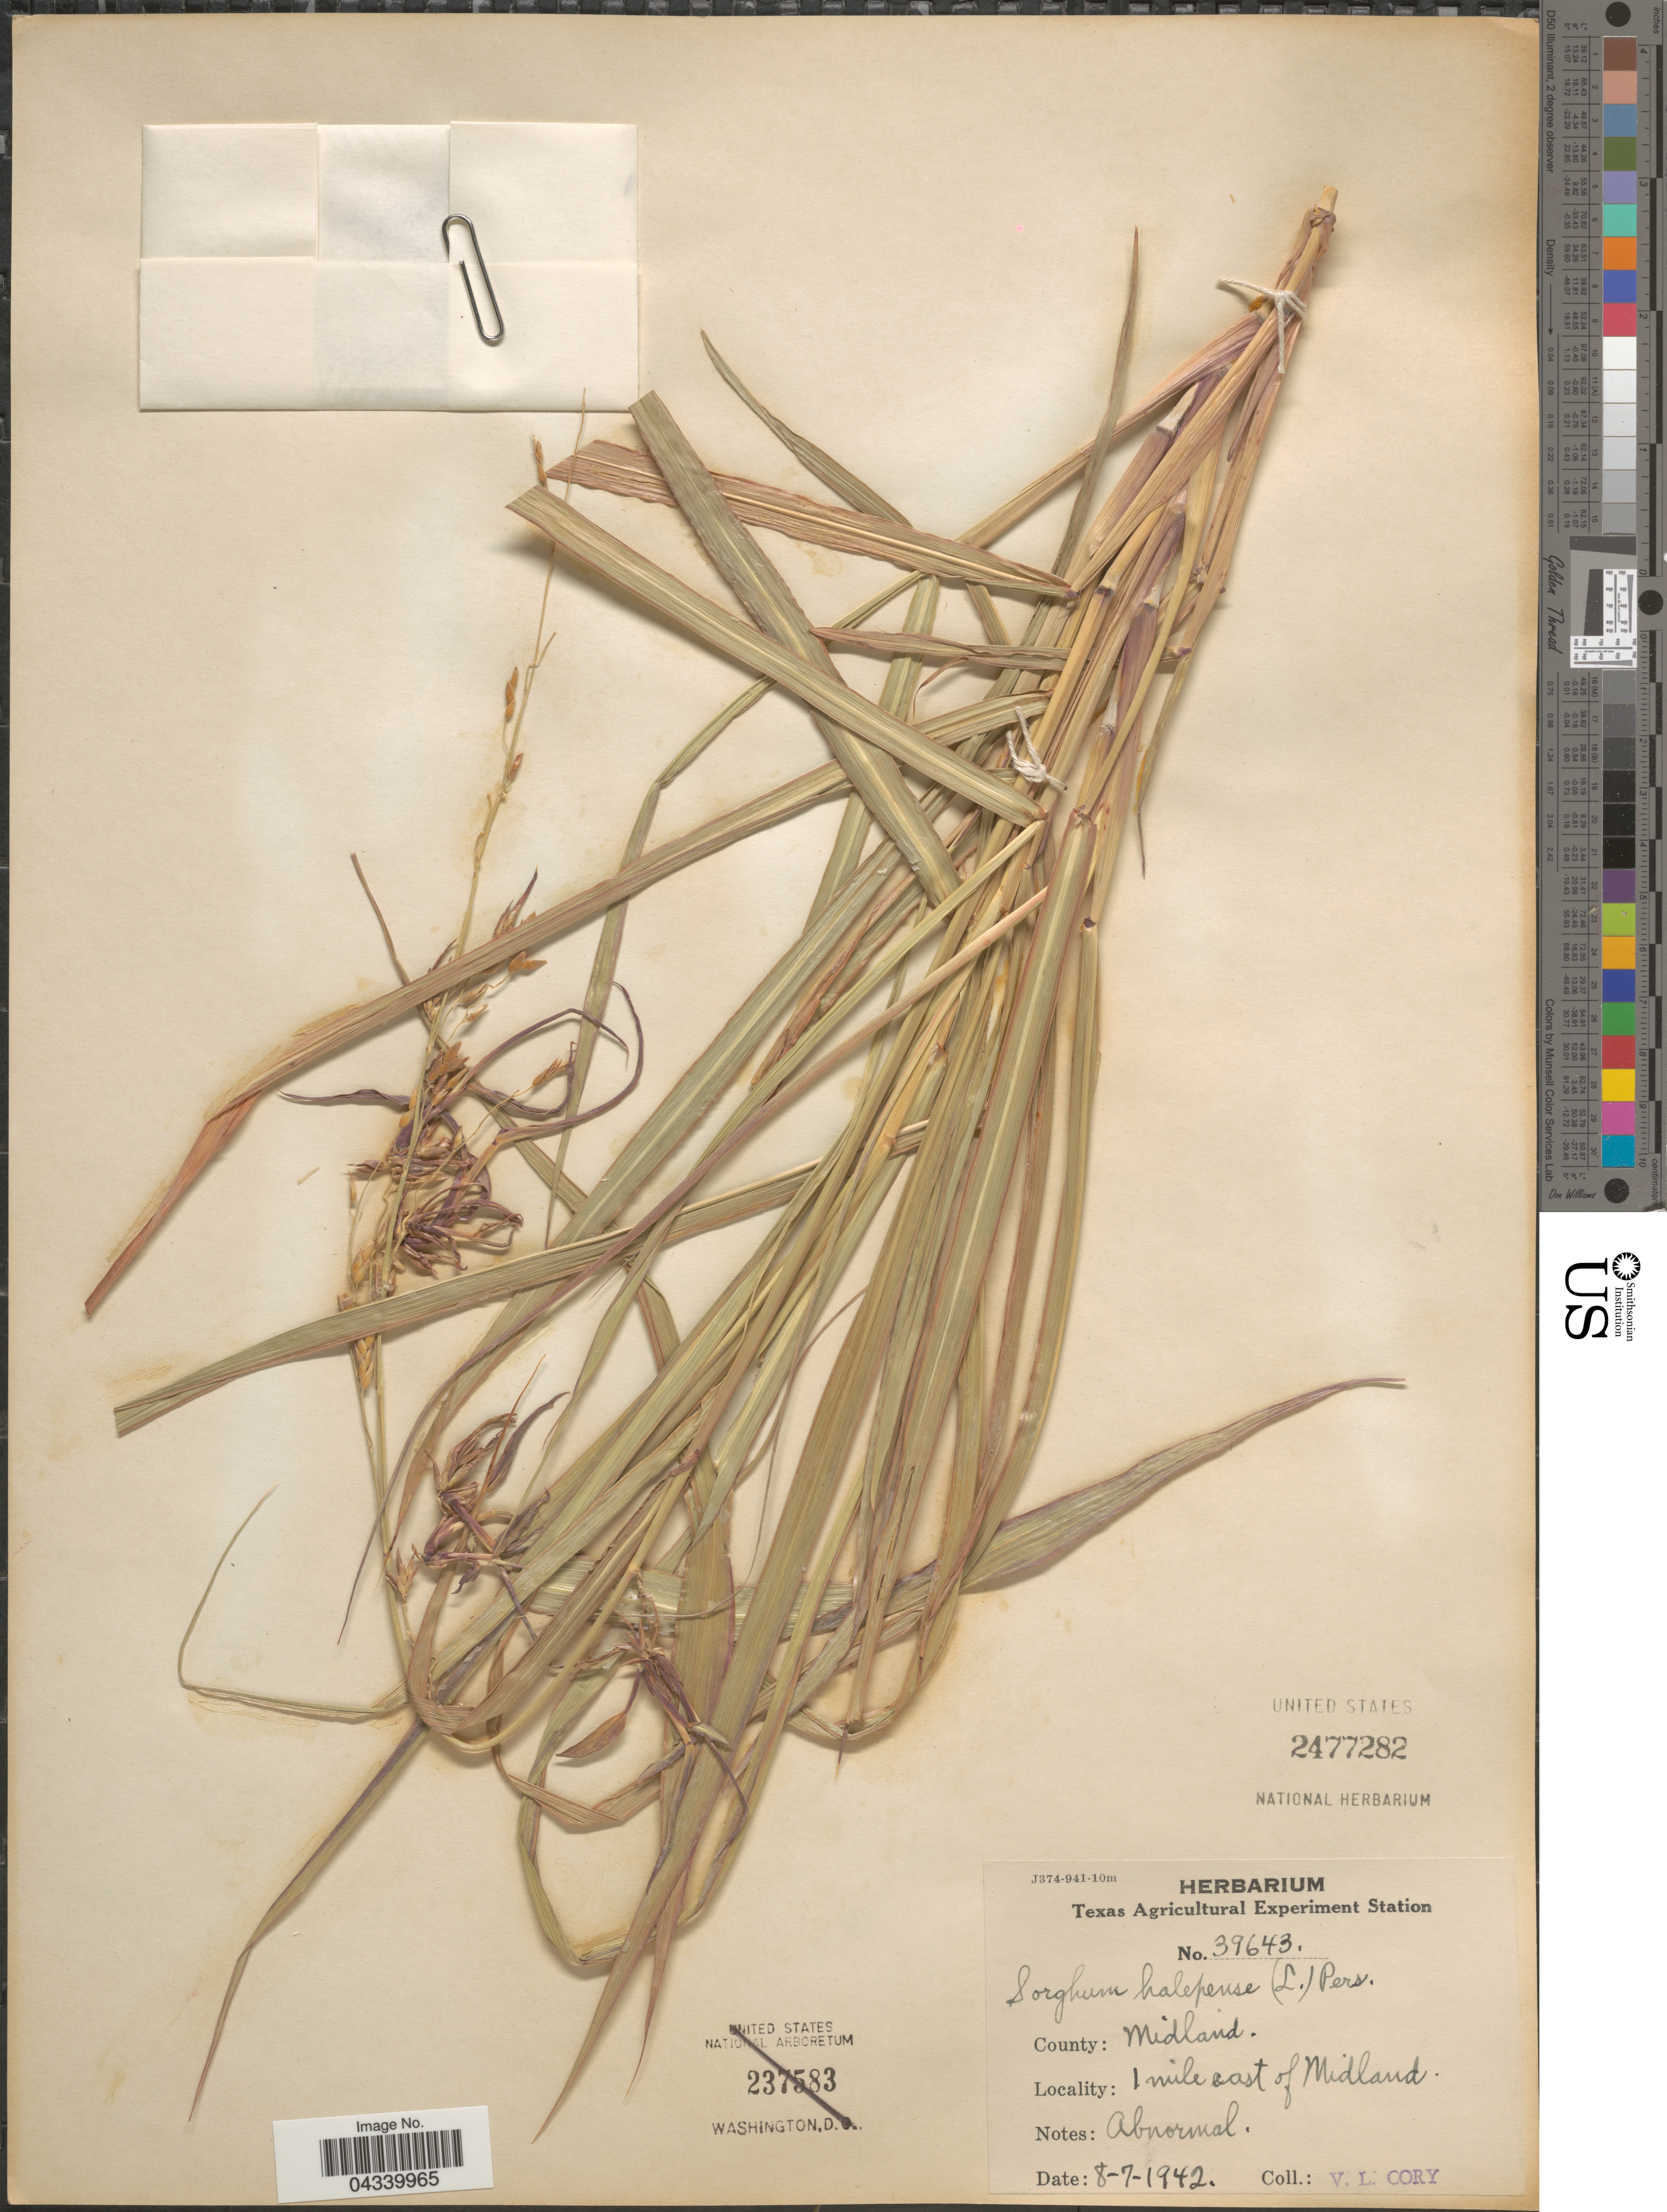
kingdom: Plantae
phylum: Tracheophyta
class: Liliopsida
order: Poales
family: Poaceae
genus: Sorghum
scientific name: Sorghum halepense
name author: (L.) Pers.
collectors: V. Cory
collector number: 39643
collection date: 1942-08-07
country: United States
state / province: Texas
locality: County: Midland. 1 mile east of Midland.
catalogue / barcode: US 2477282